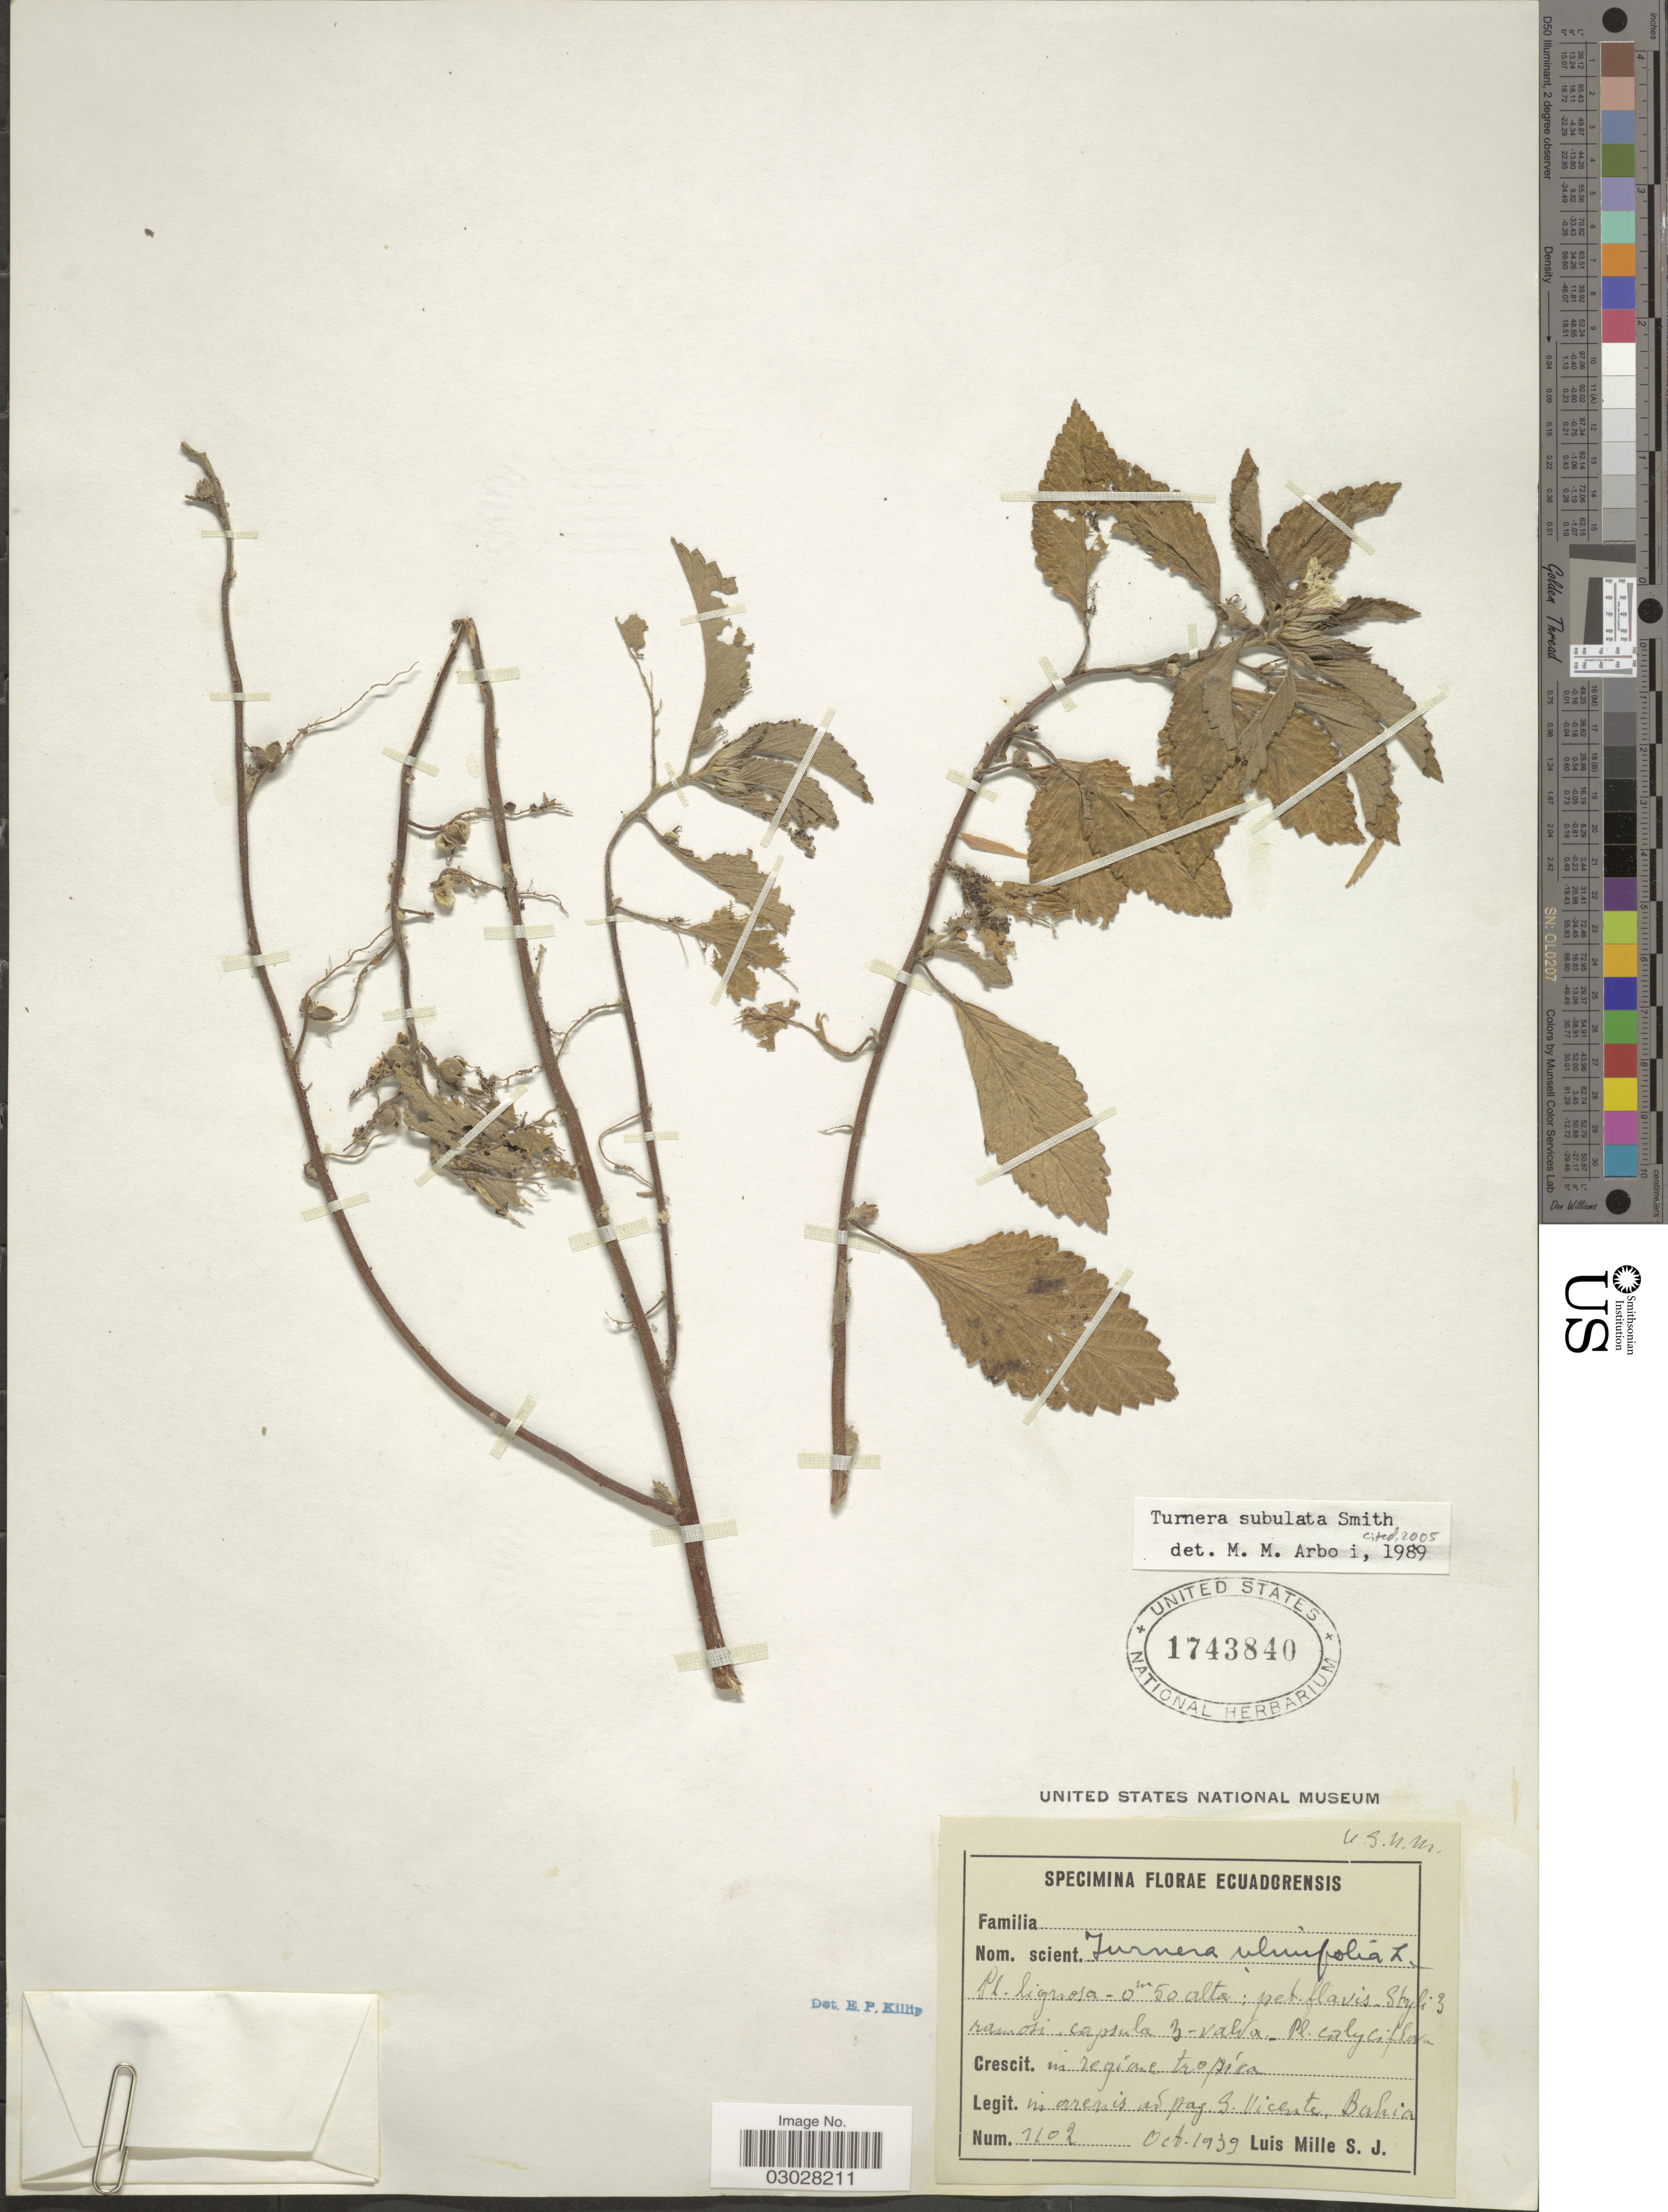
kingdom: Plantae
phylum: Tracheophyta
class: Magnoliopsida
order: Malpighiales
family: Turneraceae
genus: Turnera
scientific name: Turnera subulata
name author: Sm.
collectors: L. Mille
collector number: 1102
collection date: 1939-10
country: Ecuador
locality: In regione tropica. In arenis ad pag. S. Vicente, Bahia.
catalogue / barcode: US 1743840